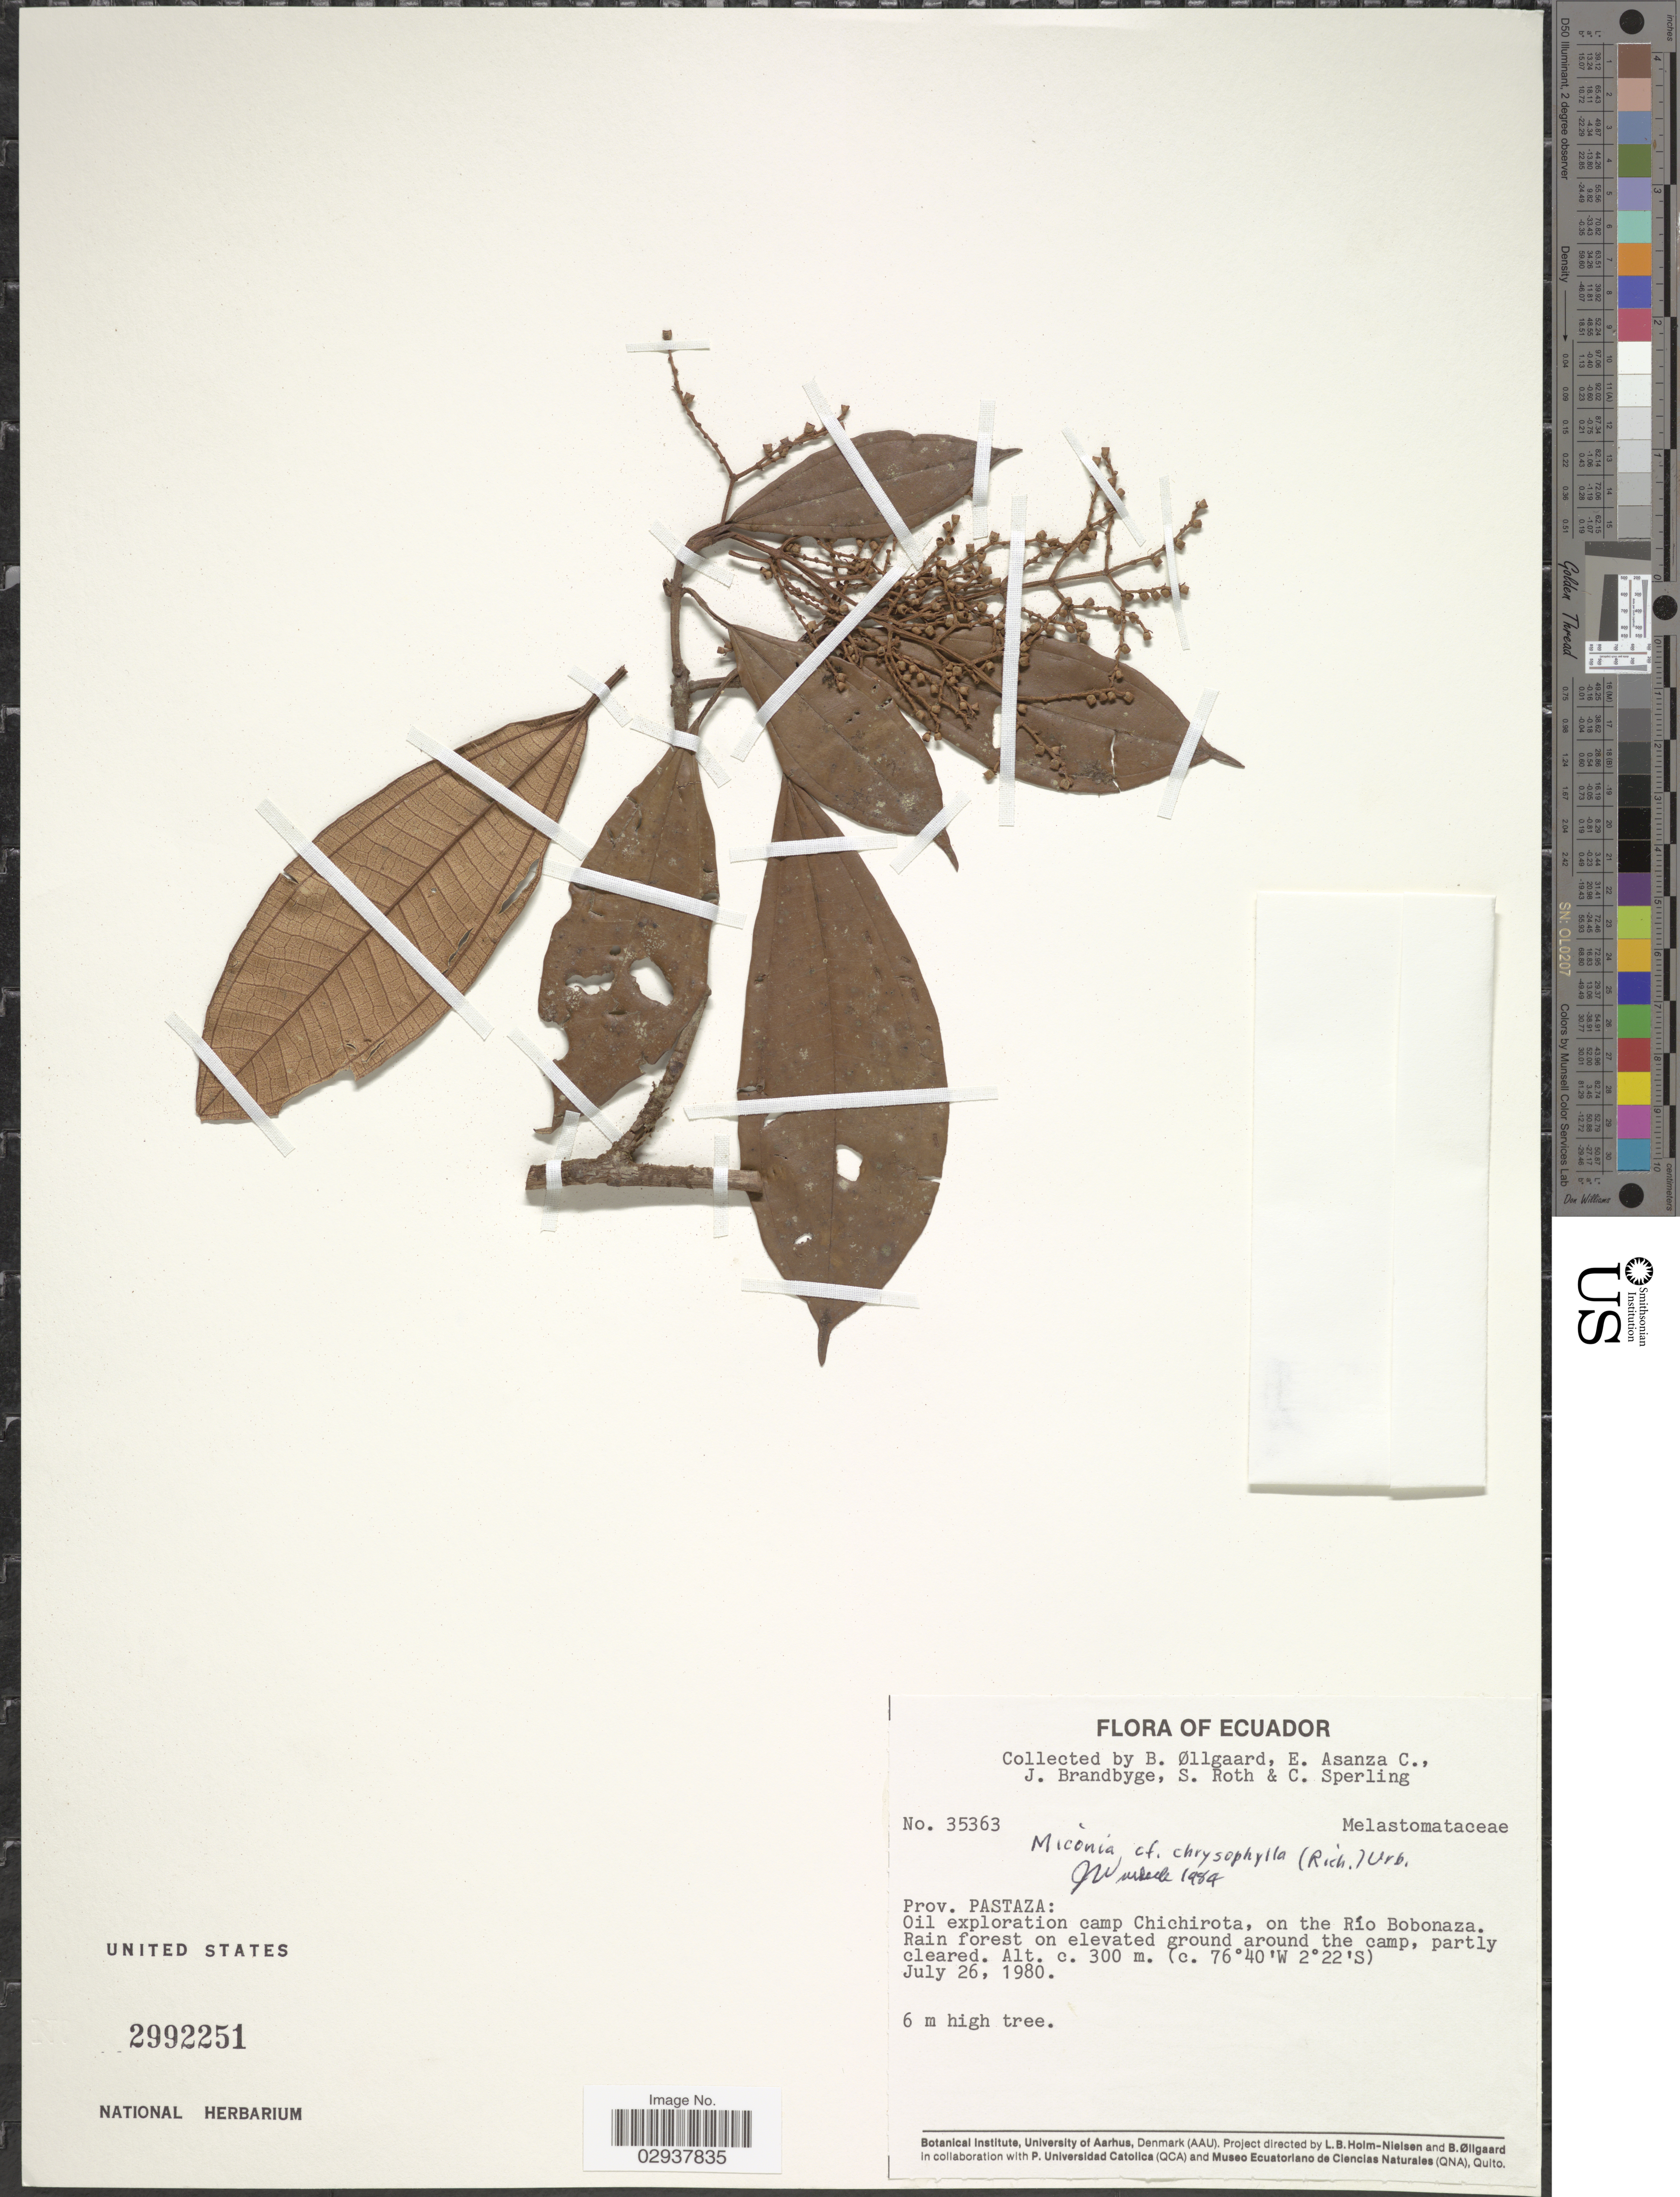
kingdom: Plantae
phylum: Tracheophyta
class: Magnoliopsida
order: Myrtales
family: Melastomataceae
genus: Miconia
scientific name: Miconia chrysophylla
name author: (Rich.) Urb.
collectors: B. Øllgaard, E. Asanza C., J. Brandbyge, S. Roth & C. Sperling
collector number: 35363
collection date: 1980-07-26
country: Ecuador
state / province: Pastaza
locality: Prov. Pastaza: Oil exploration camp Chichirota, on the Río Bobonaza. Rain forest on elevated ground around the camp, partly cleared.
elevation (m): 300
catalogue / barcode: US 2992251